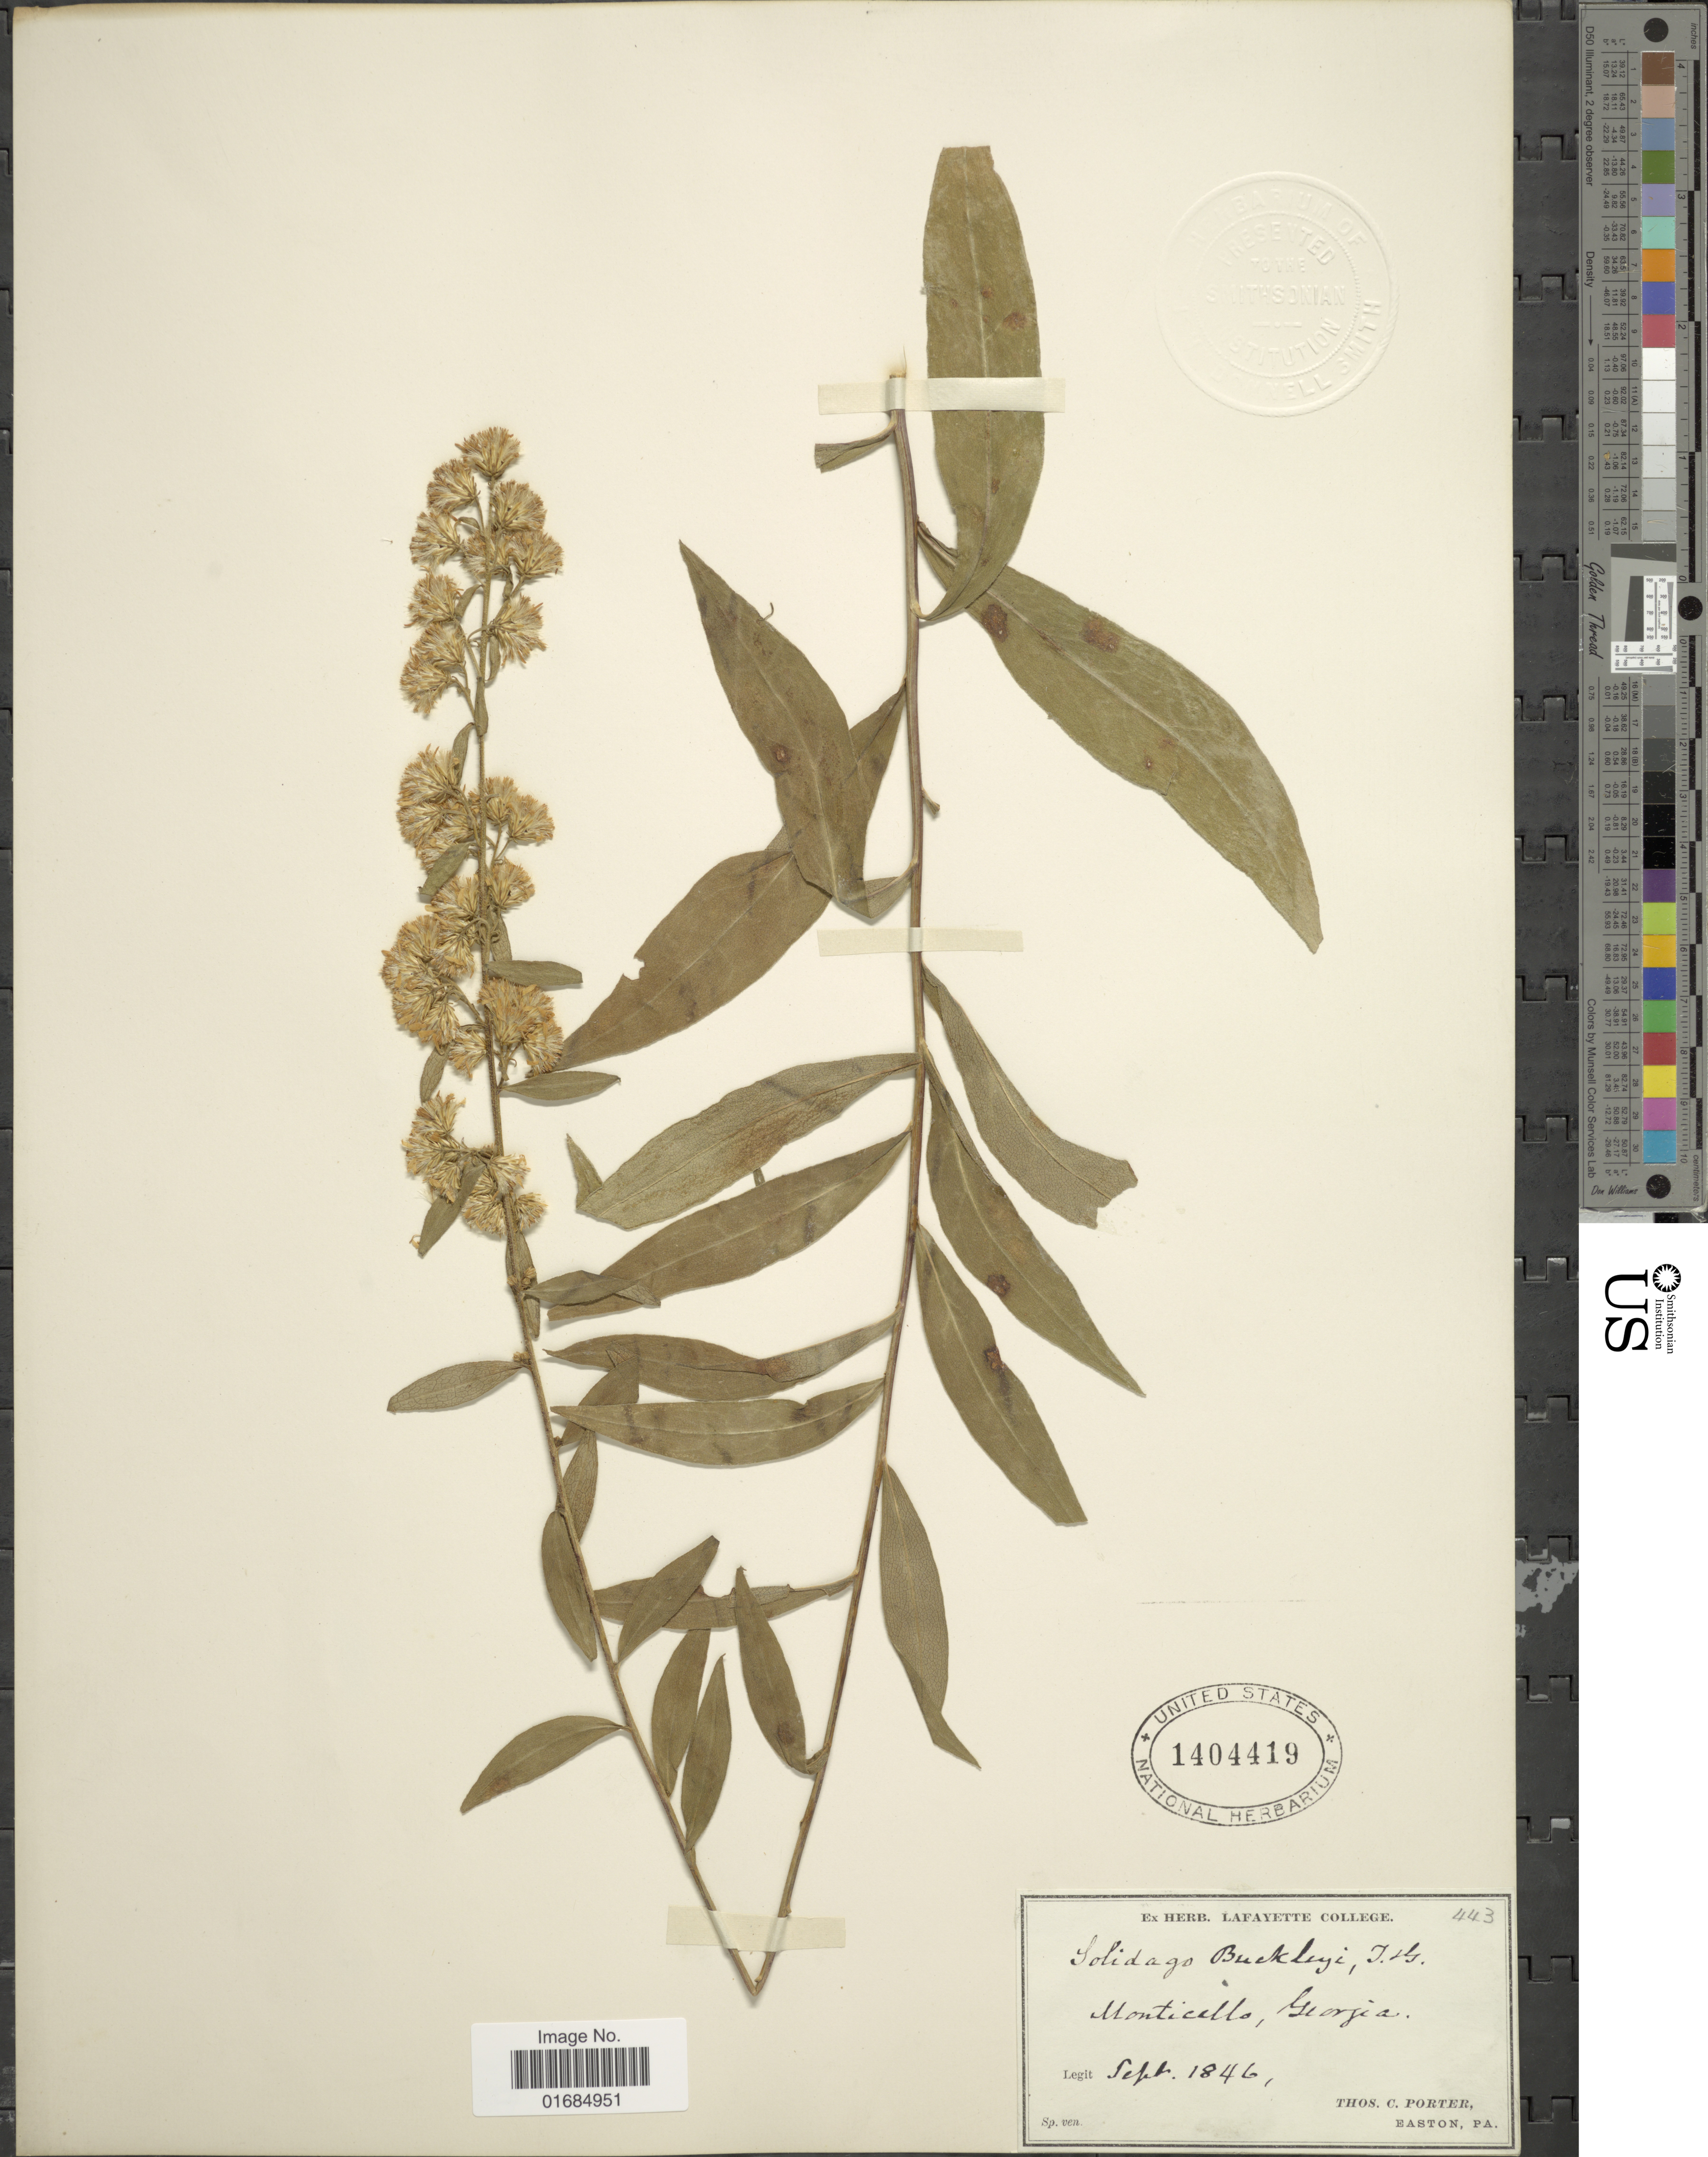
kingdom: Plantae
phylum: Tracheophyta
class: Magnoliopsida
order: Asterales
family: Asteraceae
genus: Solidago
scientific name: Solidago buckleyi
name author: Torr. & A. Gray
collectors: T. C. Porter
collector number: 443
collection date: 1846-09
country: United States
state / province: Georgia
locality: Monticello.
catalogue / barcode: US 1404419